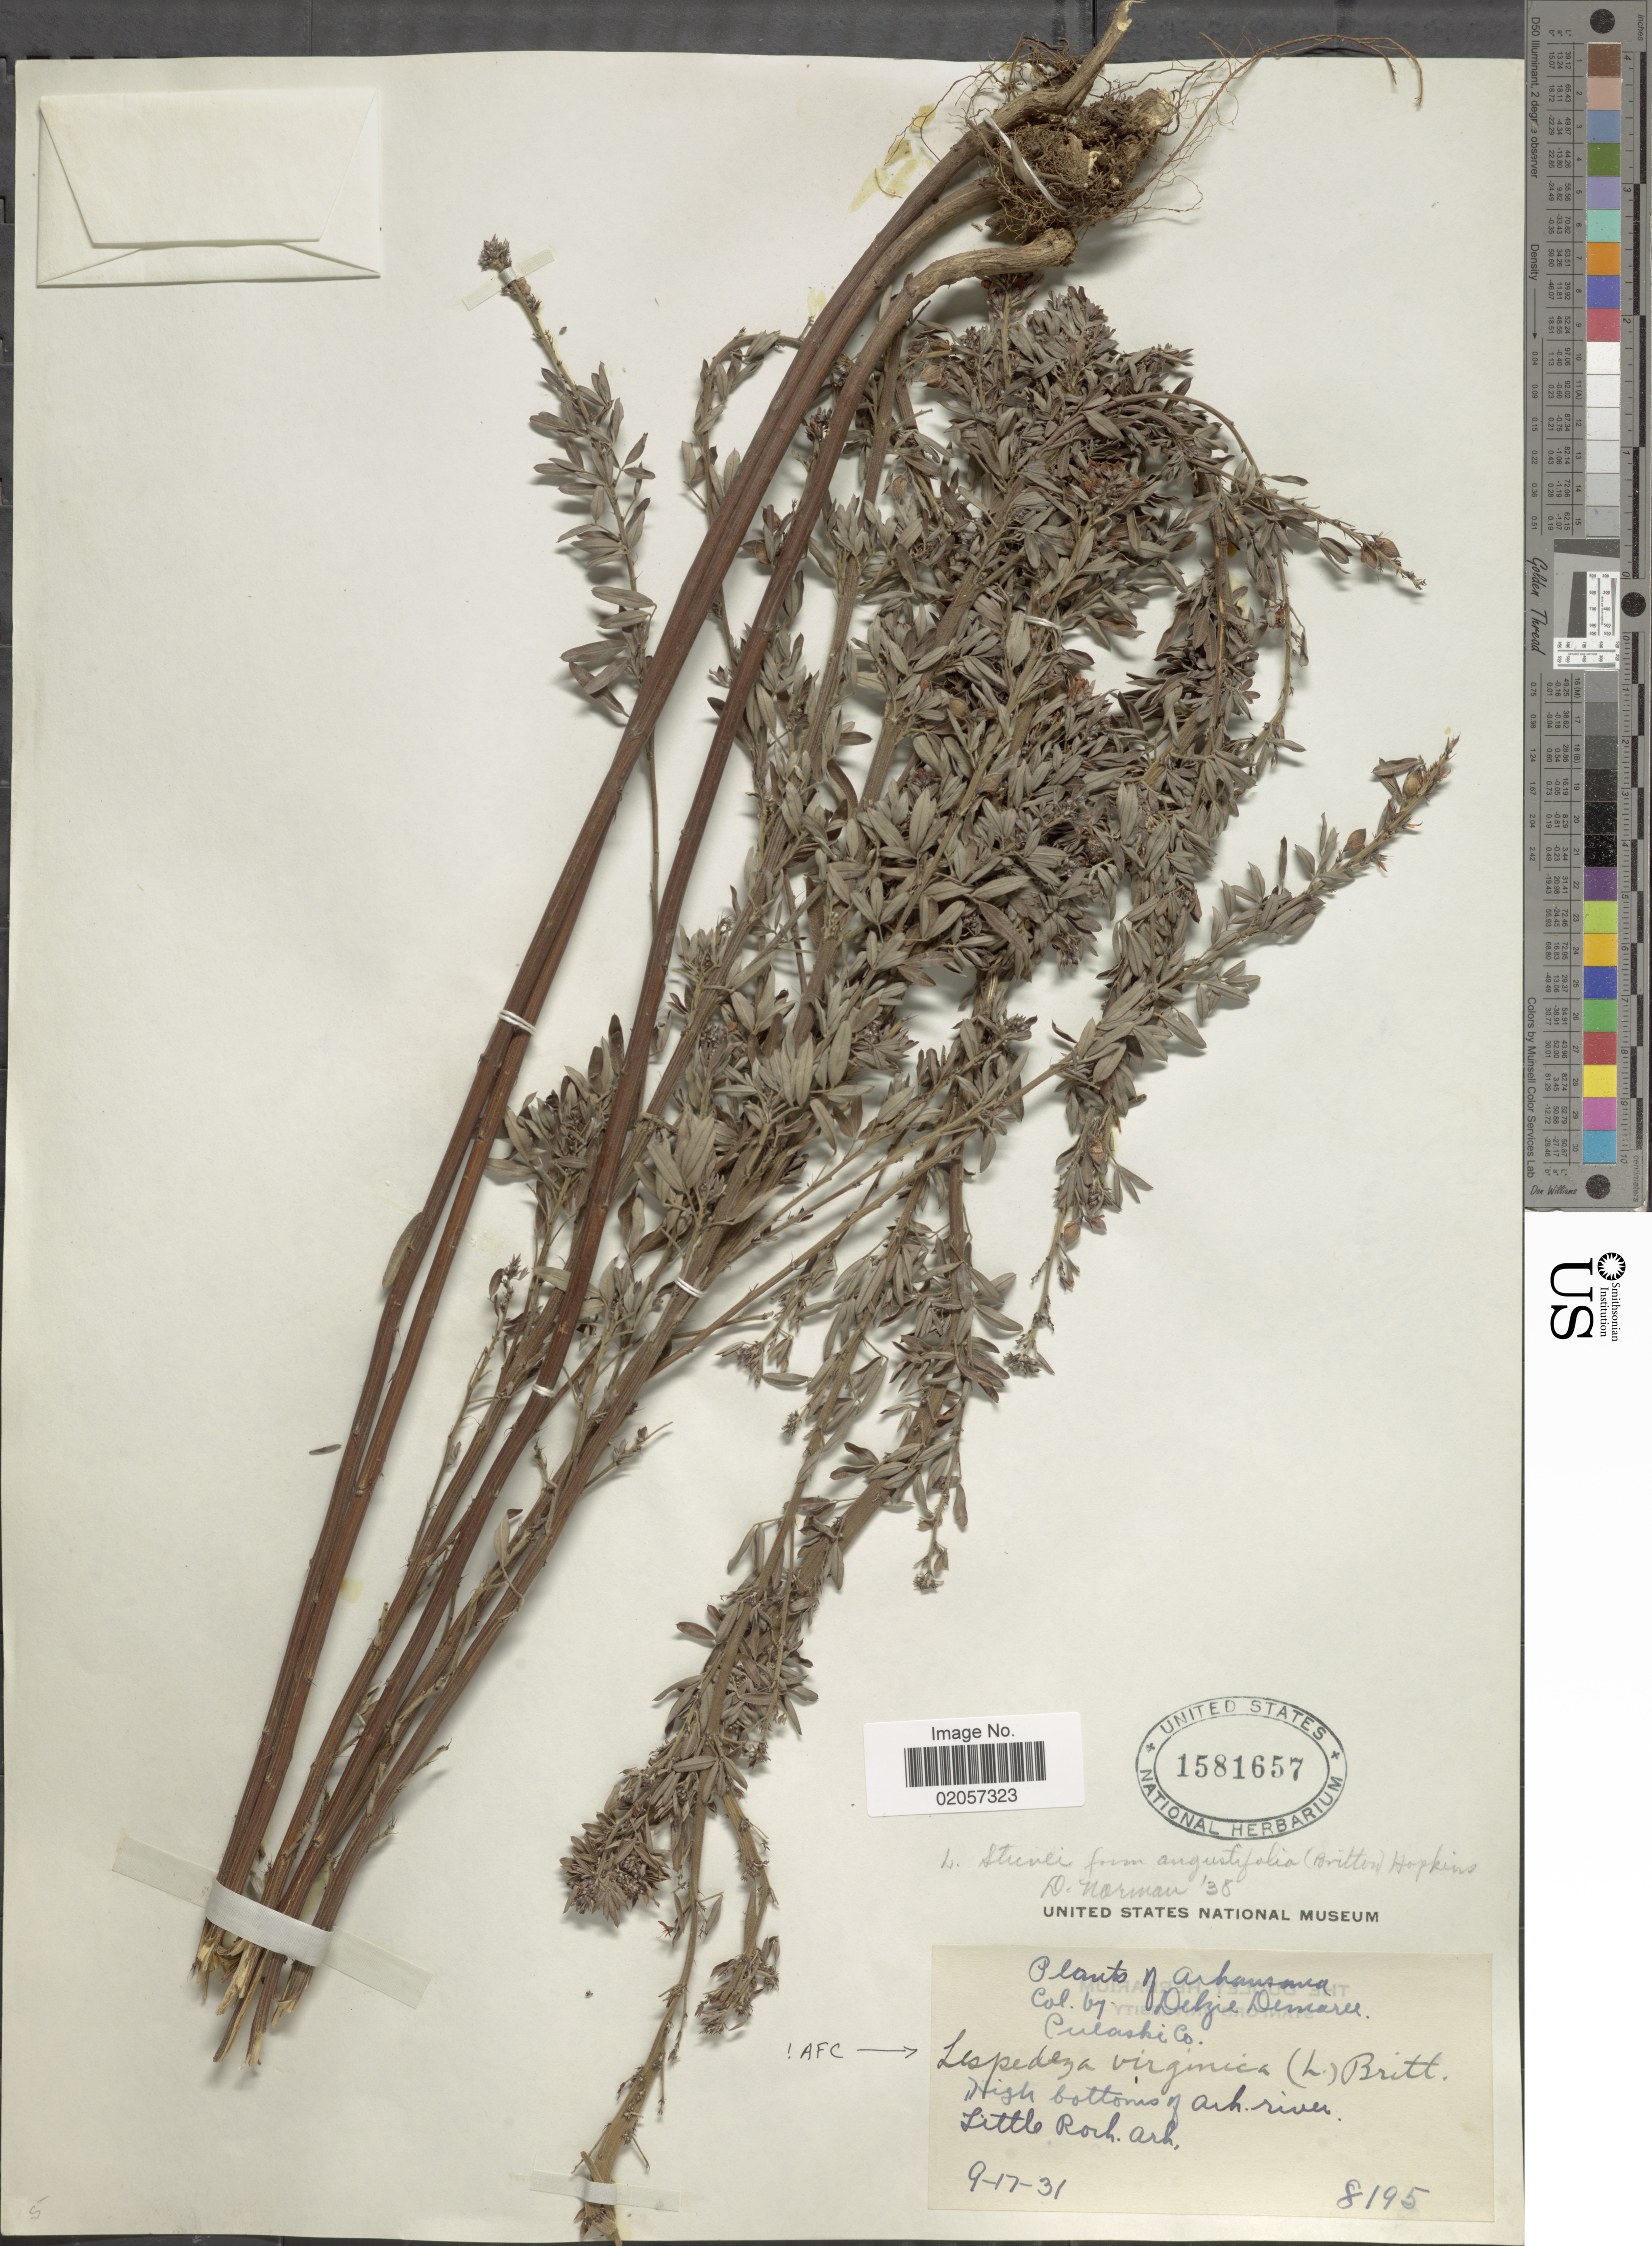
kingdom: Plantae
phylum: Tracheophyta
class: Magnoliopsida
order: Fabales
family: Fabaceae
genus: Lespedeza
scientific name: Lespedeza virginica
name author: (L.) Britton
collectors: D. Demaree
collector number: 8195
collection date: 1931-09-17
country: United States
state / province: Arkansas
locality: Pulaski Co. Ark. River, Little Rock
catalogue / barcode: US 1581657